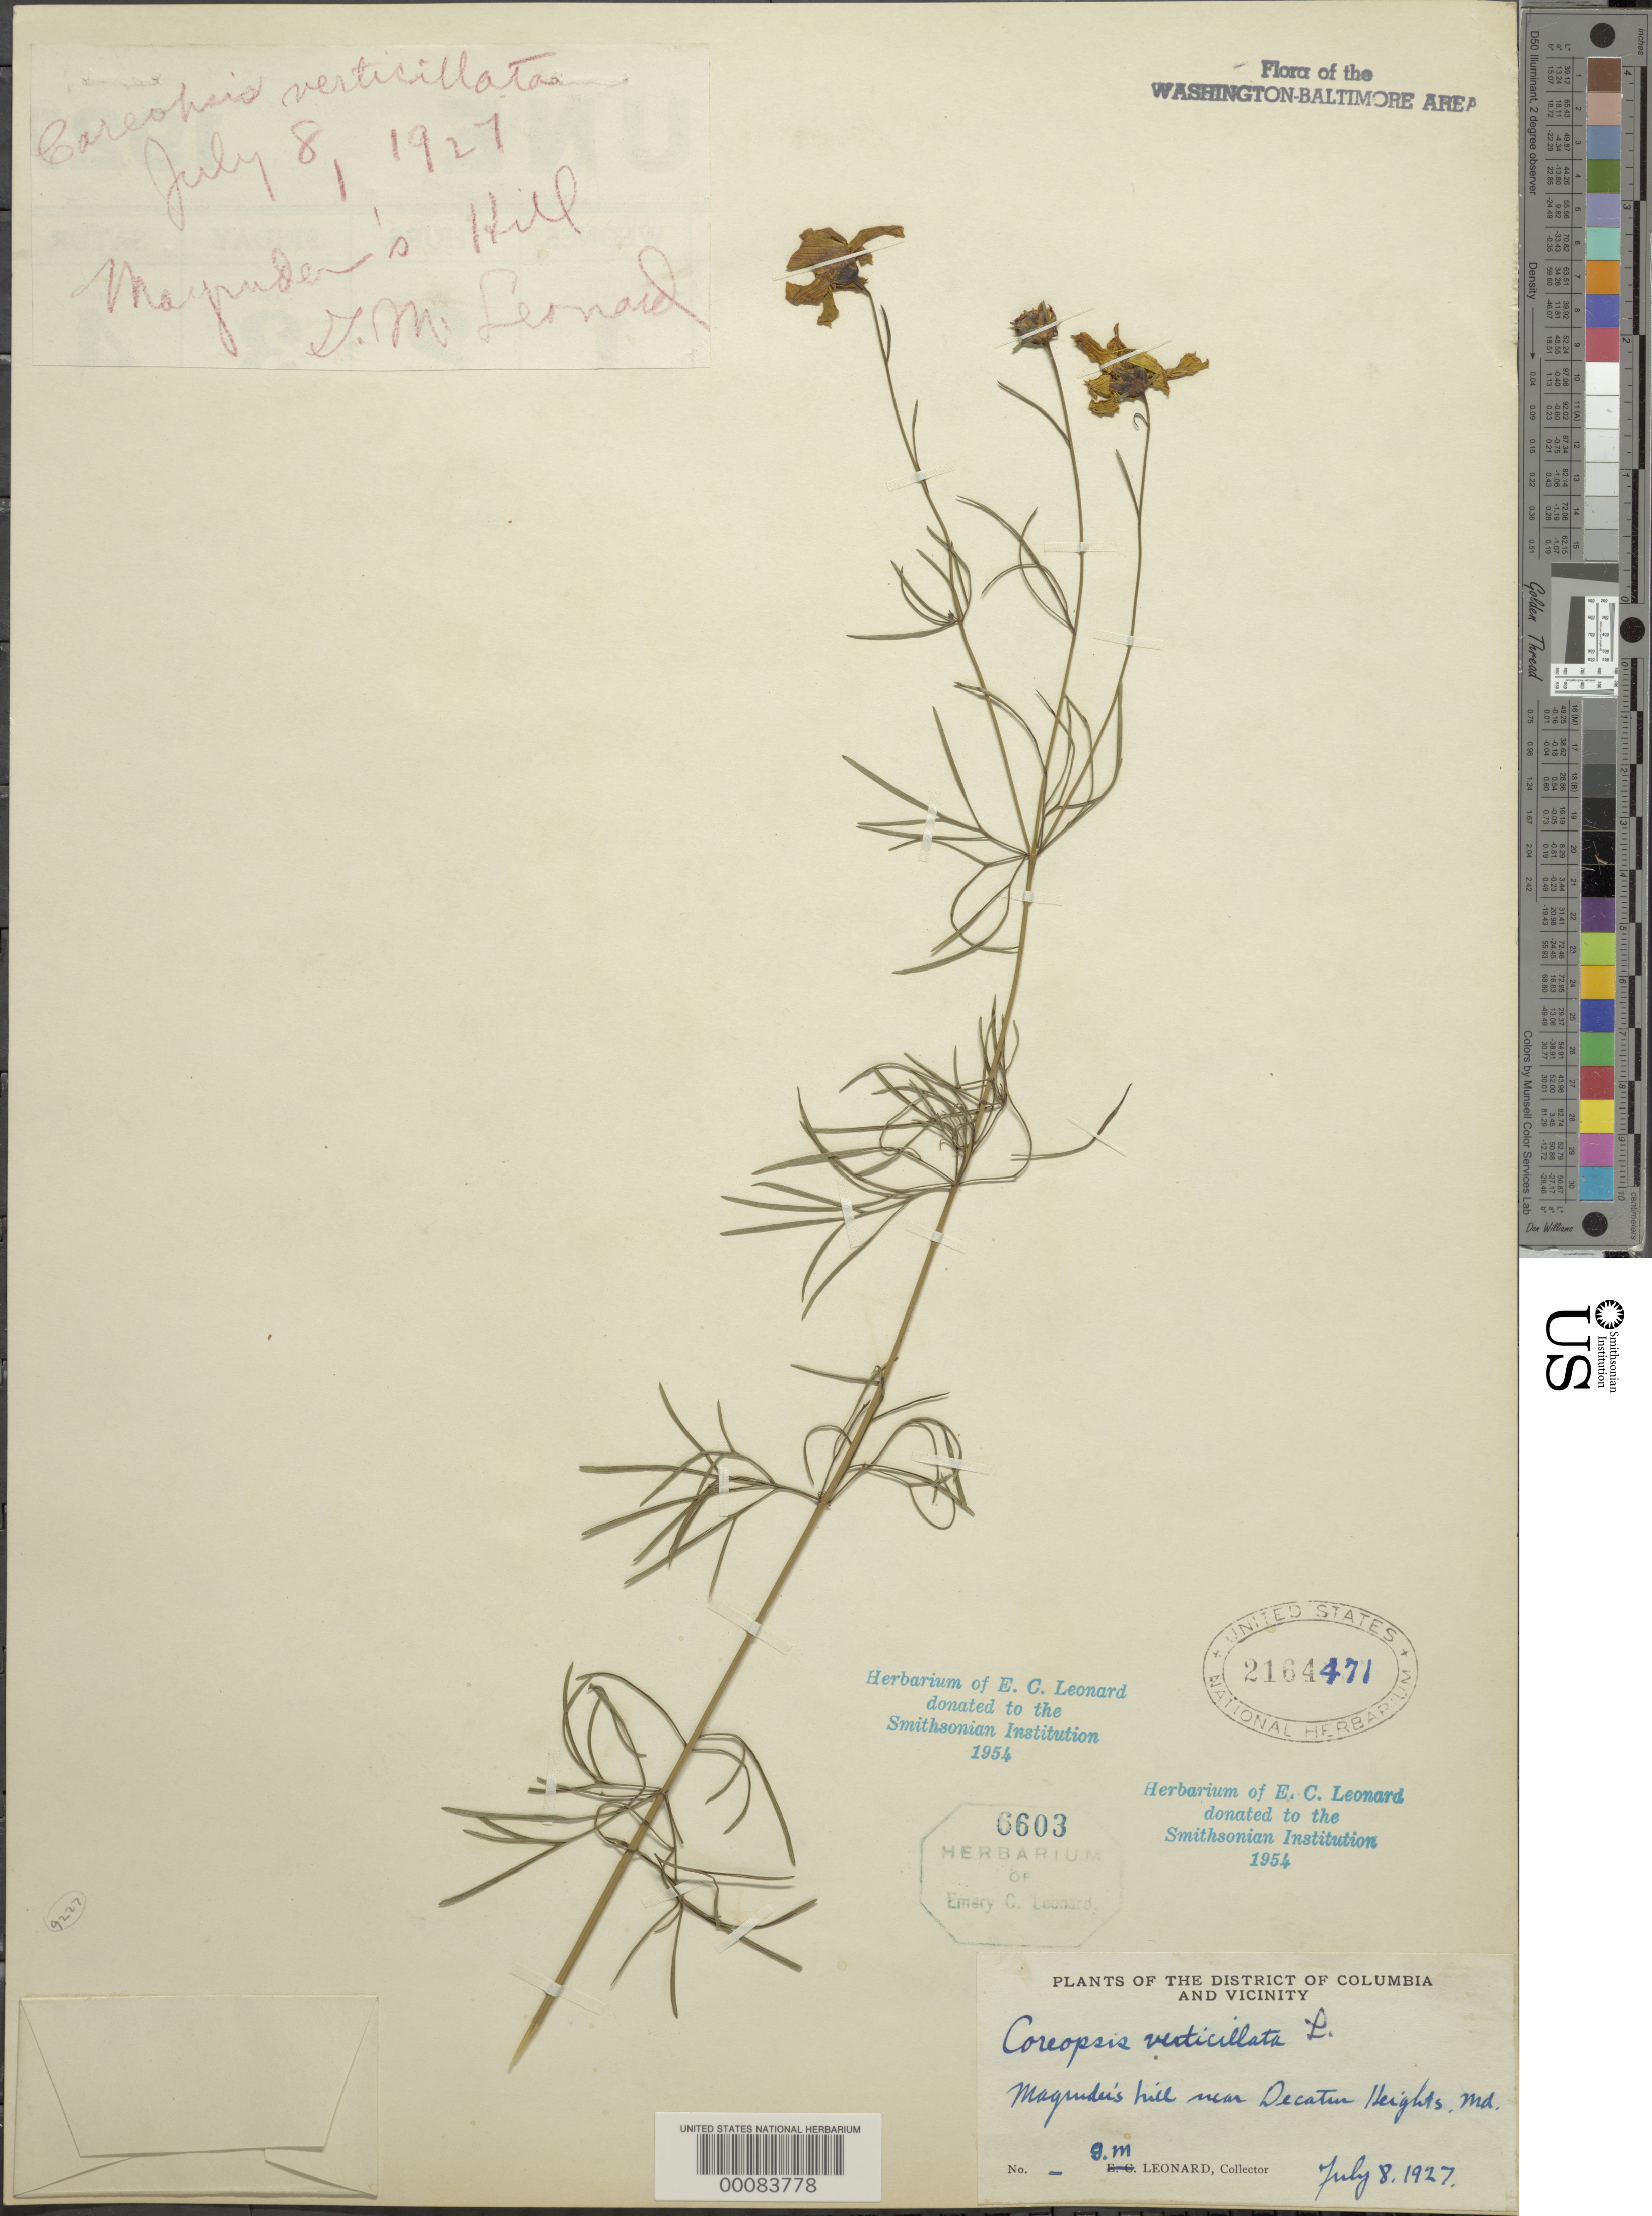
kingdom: Plantae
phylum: Tracheophyta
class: Magnoliopsida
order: Asterales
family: Asteraceae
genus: Coreopsis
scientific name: Coreopsis verticillata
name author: L.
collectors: G. M. Leonard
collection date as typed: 08 Jul 1927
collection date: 1927-07-08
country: United States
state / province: Maryland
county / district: Prince George's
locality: Decatur Heights, Bladensburg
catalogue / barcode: US 2164471